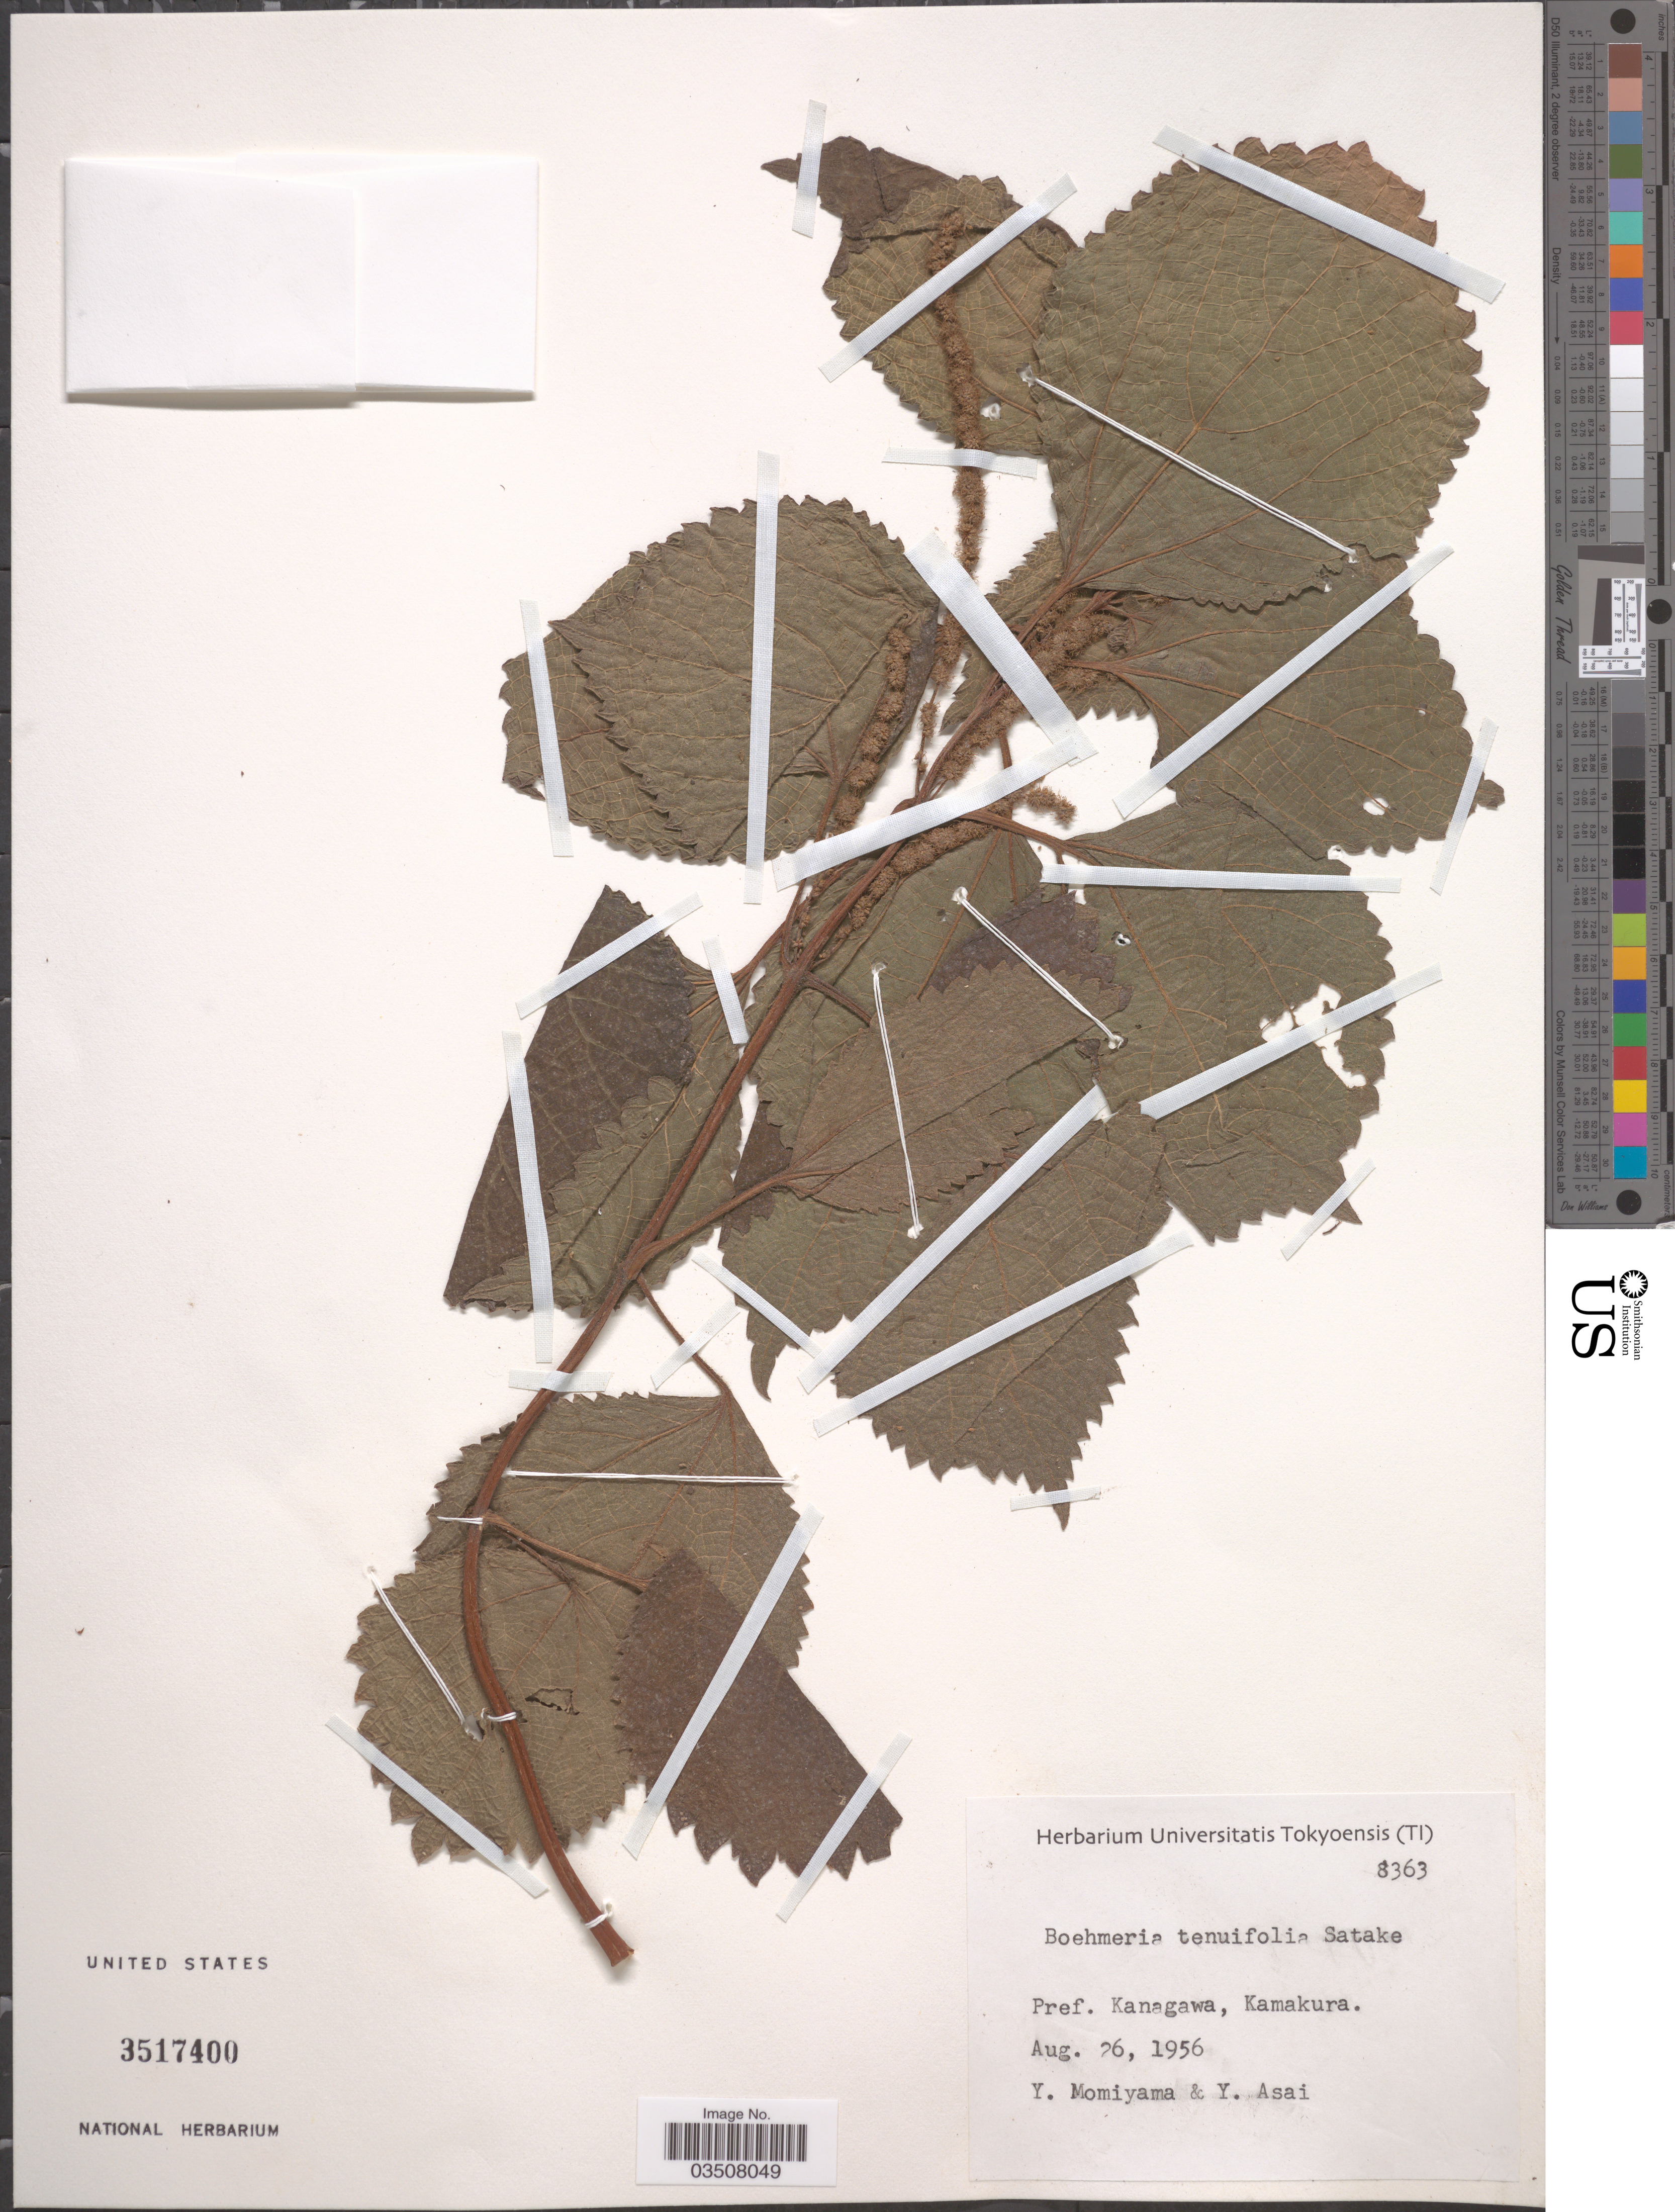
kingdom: Plantae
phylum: Tracheophyta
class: Magnoliopsida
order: Rosales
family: Urticaceae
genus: Boehmeria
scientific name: Boehmeria tenuifolia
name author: Satake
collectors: Y. Momiyama & Y. Asai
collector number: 8363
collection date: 1956-08-26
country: Japan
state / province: Kanagawa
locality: Pref. Kanagawa, Kamakura.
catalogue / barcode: US 3517400